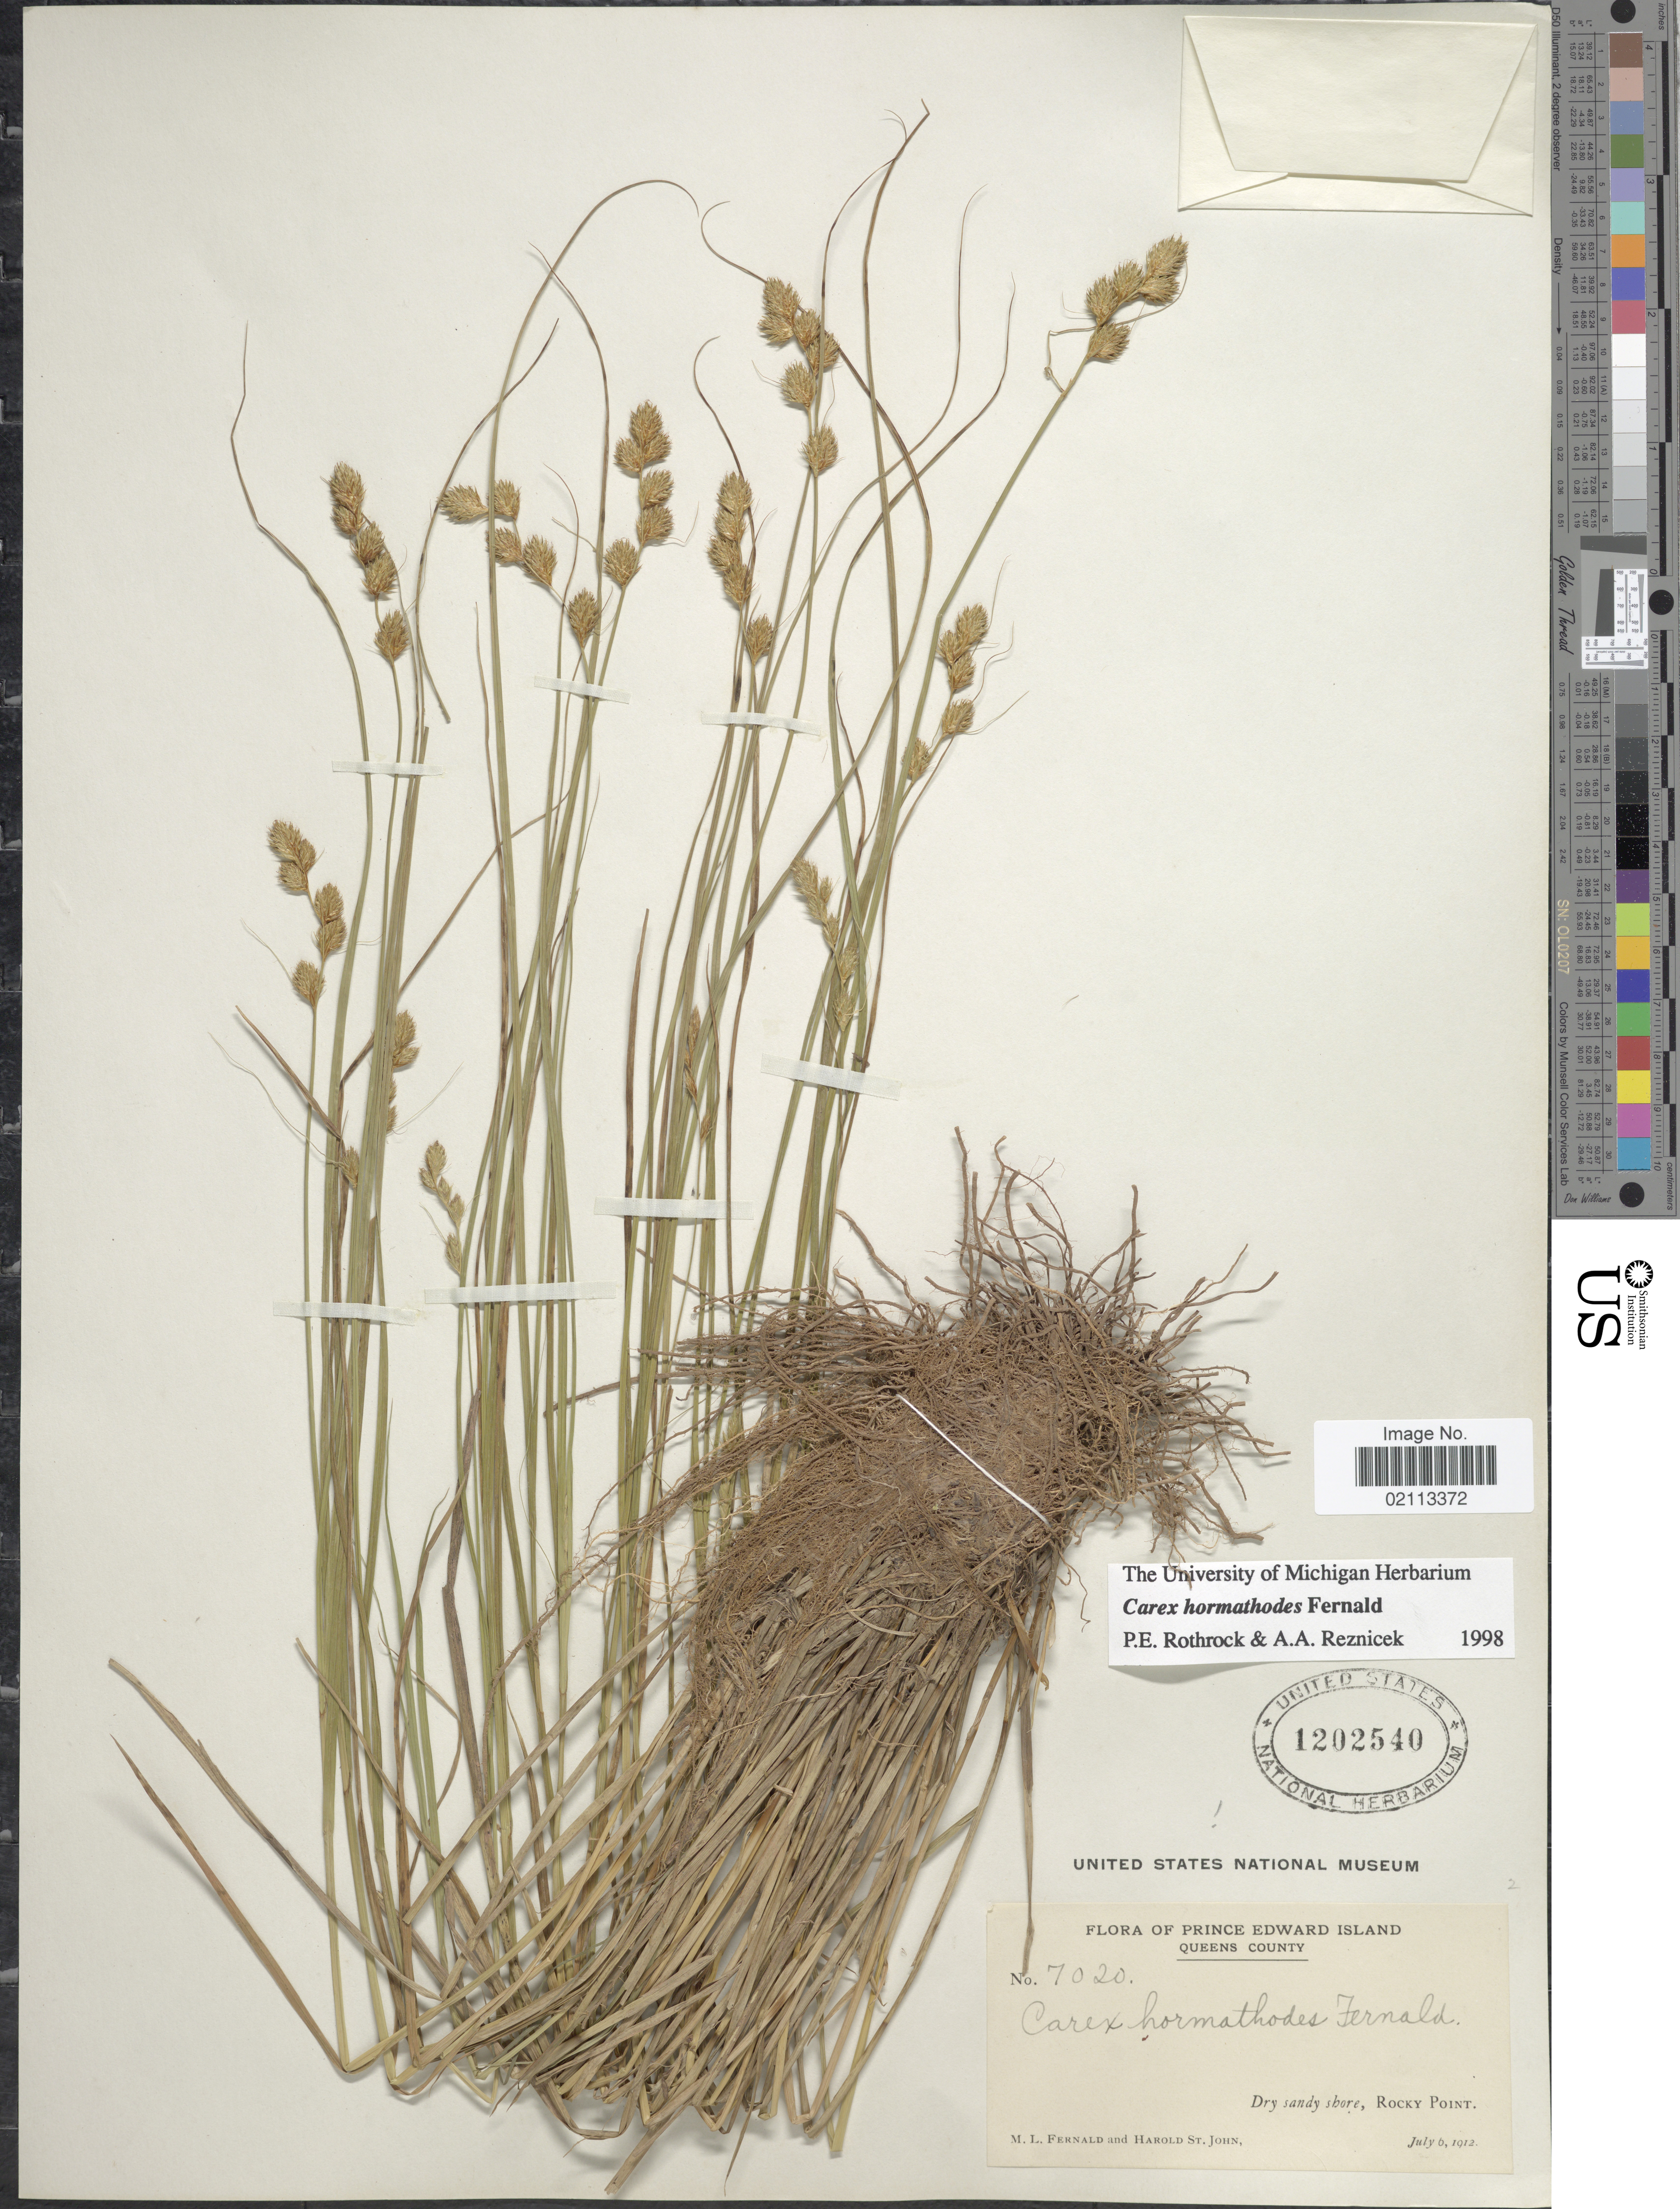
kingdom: Plantae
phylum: Tracheophyta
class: Liliopsida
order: Poales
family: Cyperaceae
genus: Carex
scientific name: Carex hormathodes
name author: Fernald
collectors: M. L. Fernald & H. St. John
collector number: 7020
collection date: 1912-07-06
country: Canada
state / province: Prince Edward Island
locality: Queens County, Dry sandy shore, Rocky Point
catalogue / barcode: US 1202540